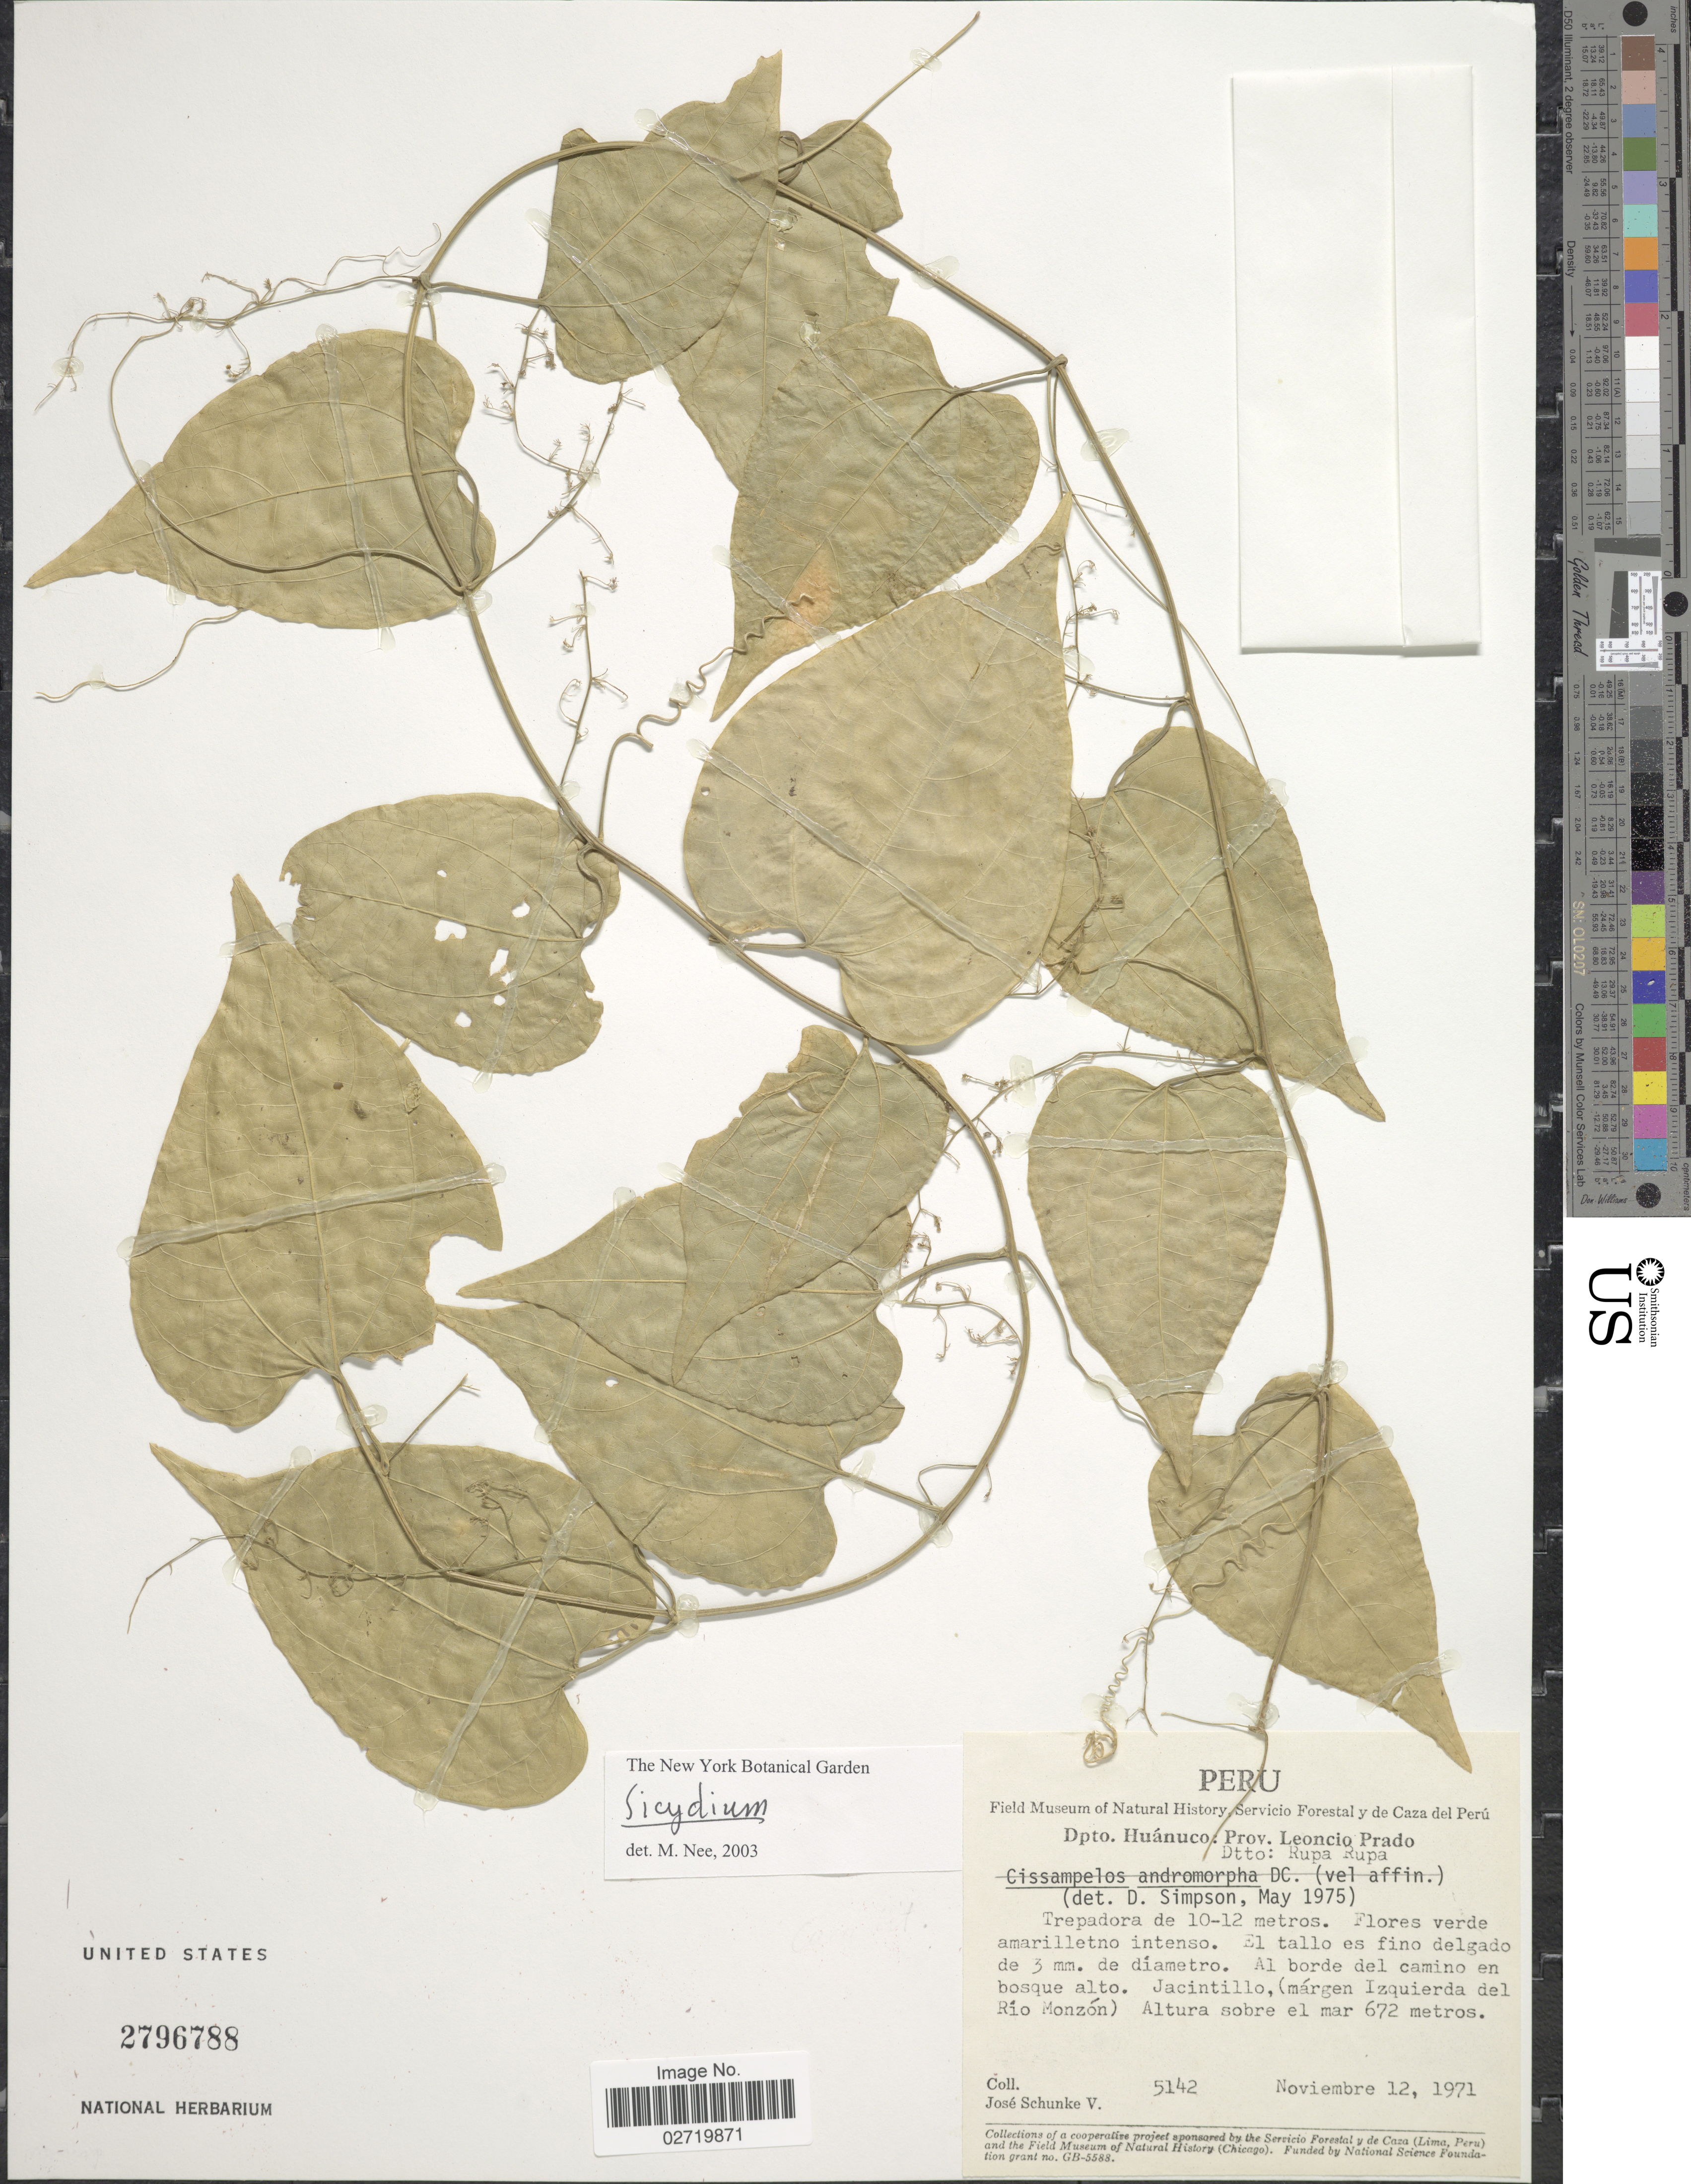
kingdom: Plantae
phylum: Tracheophyta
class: Magnoliopsida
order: Cucurbitales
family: Cucurbitaceae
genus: Sicydium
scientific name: Sicydium sp.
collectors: J. Schunke Vigo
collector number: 5142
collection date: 1971-11-12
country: Peru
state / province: Huánuco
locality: Dpto. Huánuco: Prov. Leoncio Prado. Dtto: Rupa Rupa. Al borde del camino en bosque alto. Jacintillo, (margen Izquierda del Rio Monzon).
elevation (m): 672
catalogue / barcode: US 2796788